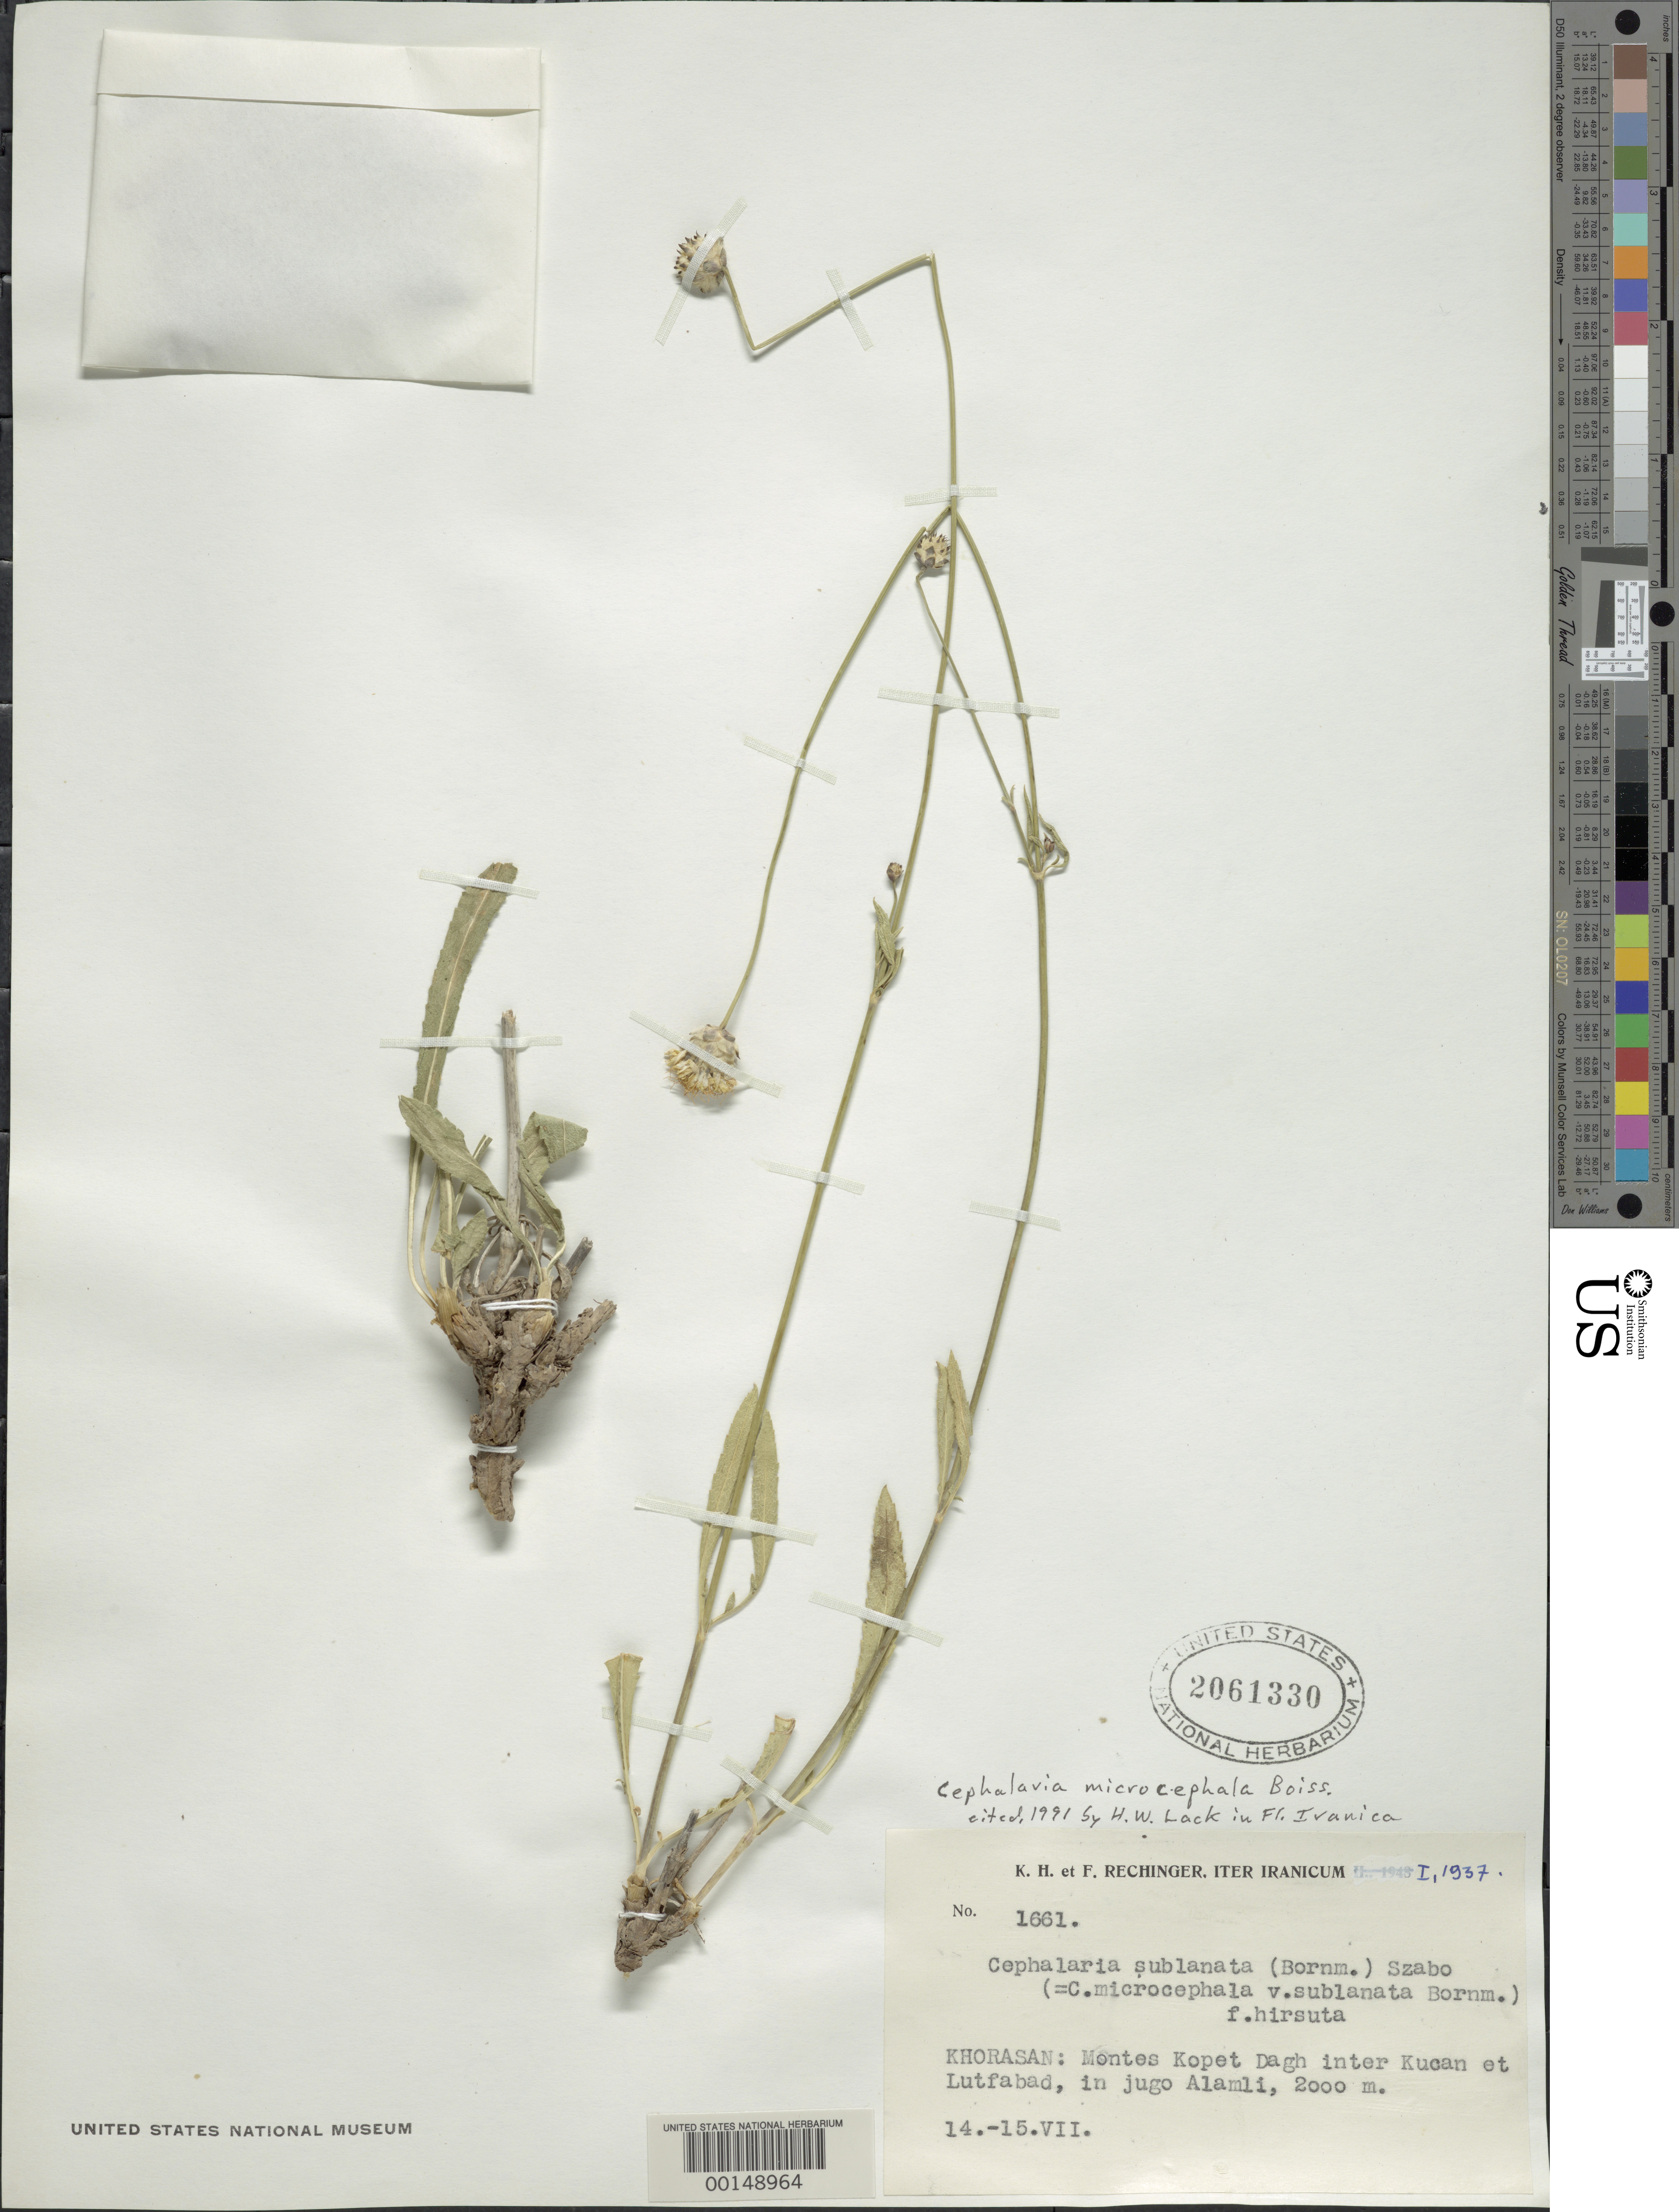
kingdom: Plantae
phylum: Tracheophyta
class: Magnoliopsida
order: Dipsacales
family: Caprifoliaceae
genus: Cephalaria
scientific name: Cephalaria microcephala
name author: Boiss.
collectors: K. H. Rechinger & F. Rechinger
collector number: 1661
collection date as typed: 14 Jul 1937 to 15 Jul 1937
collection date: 1937-07-14/1937-07-15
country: Iran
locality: Khorasan, Montes Kopet Dagh between Kucan and Lutfabad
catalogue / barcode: US 2061330